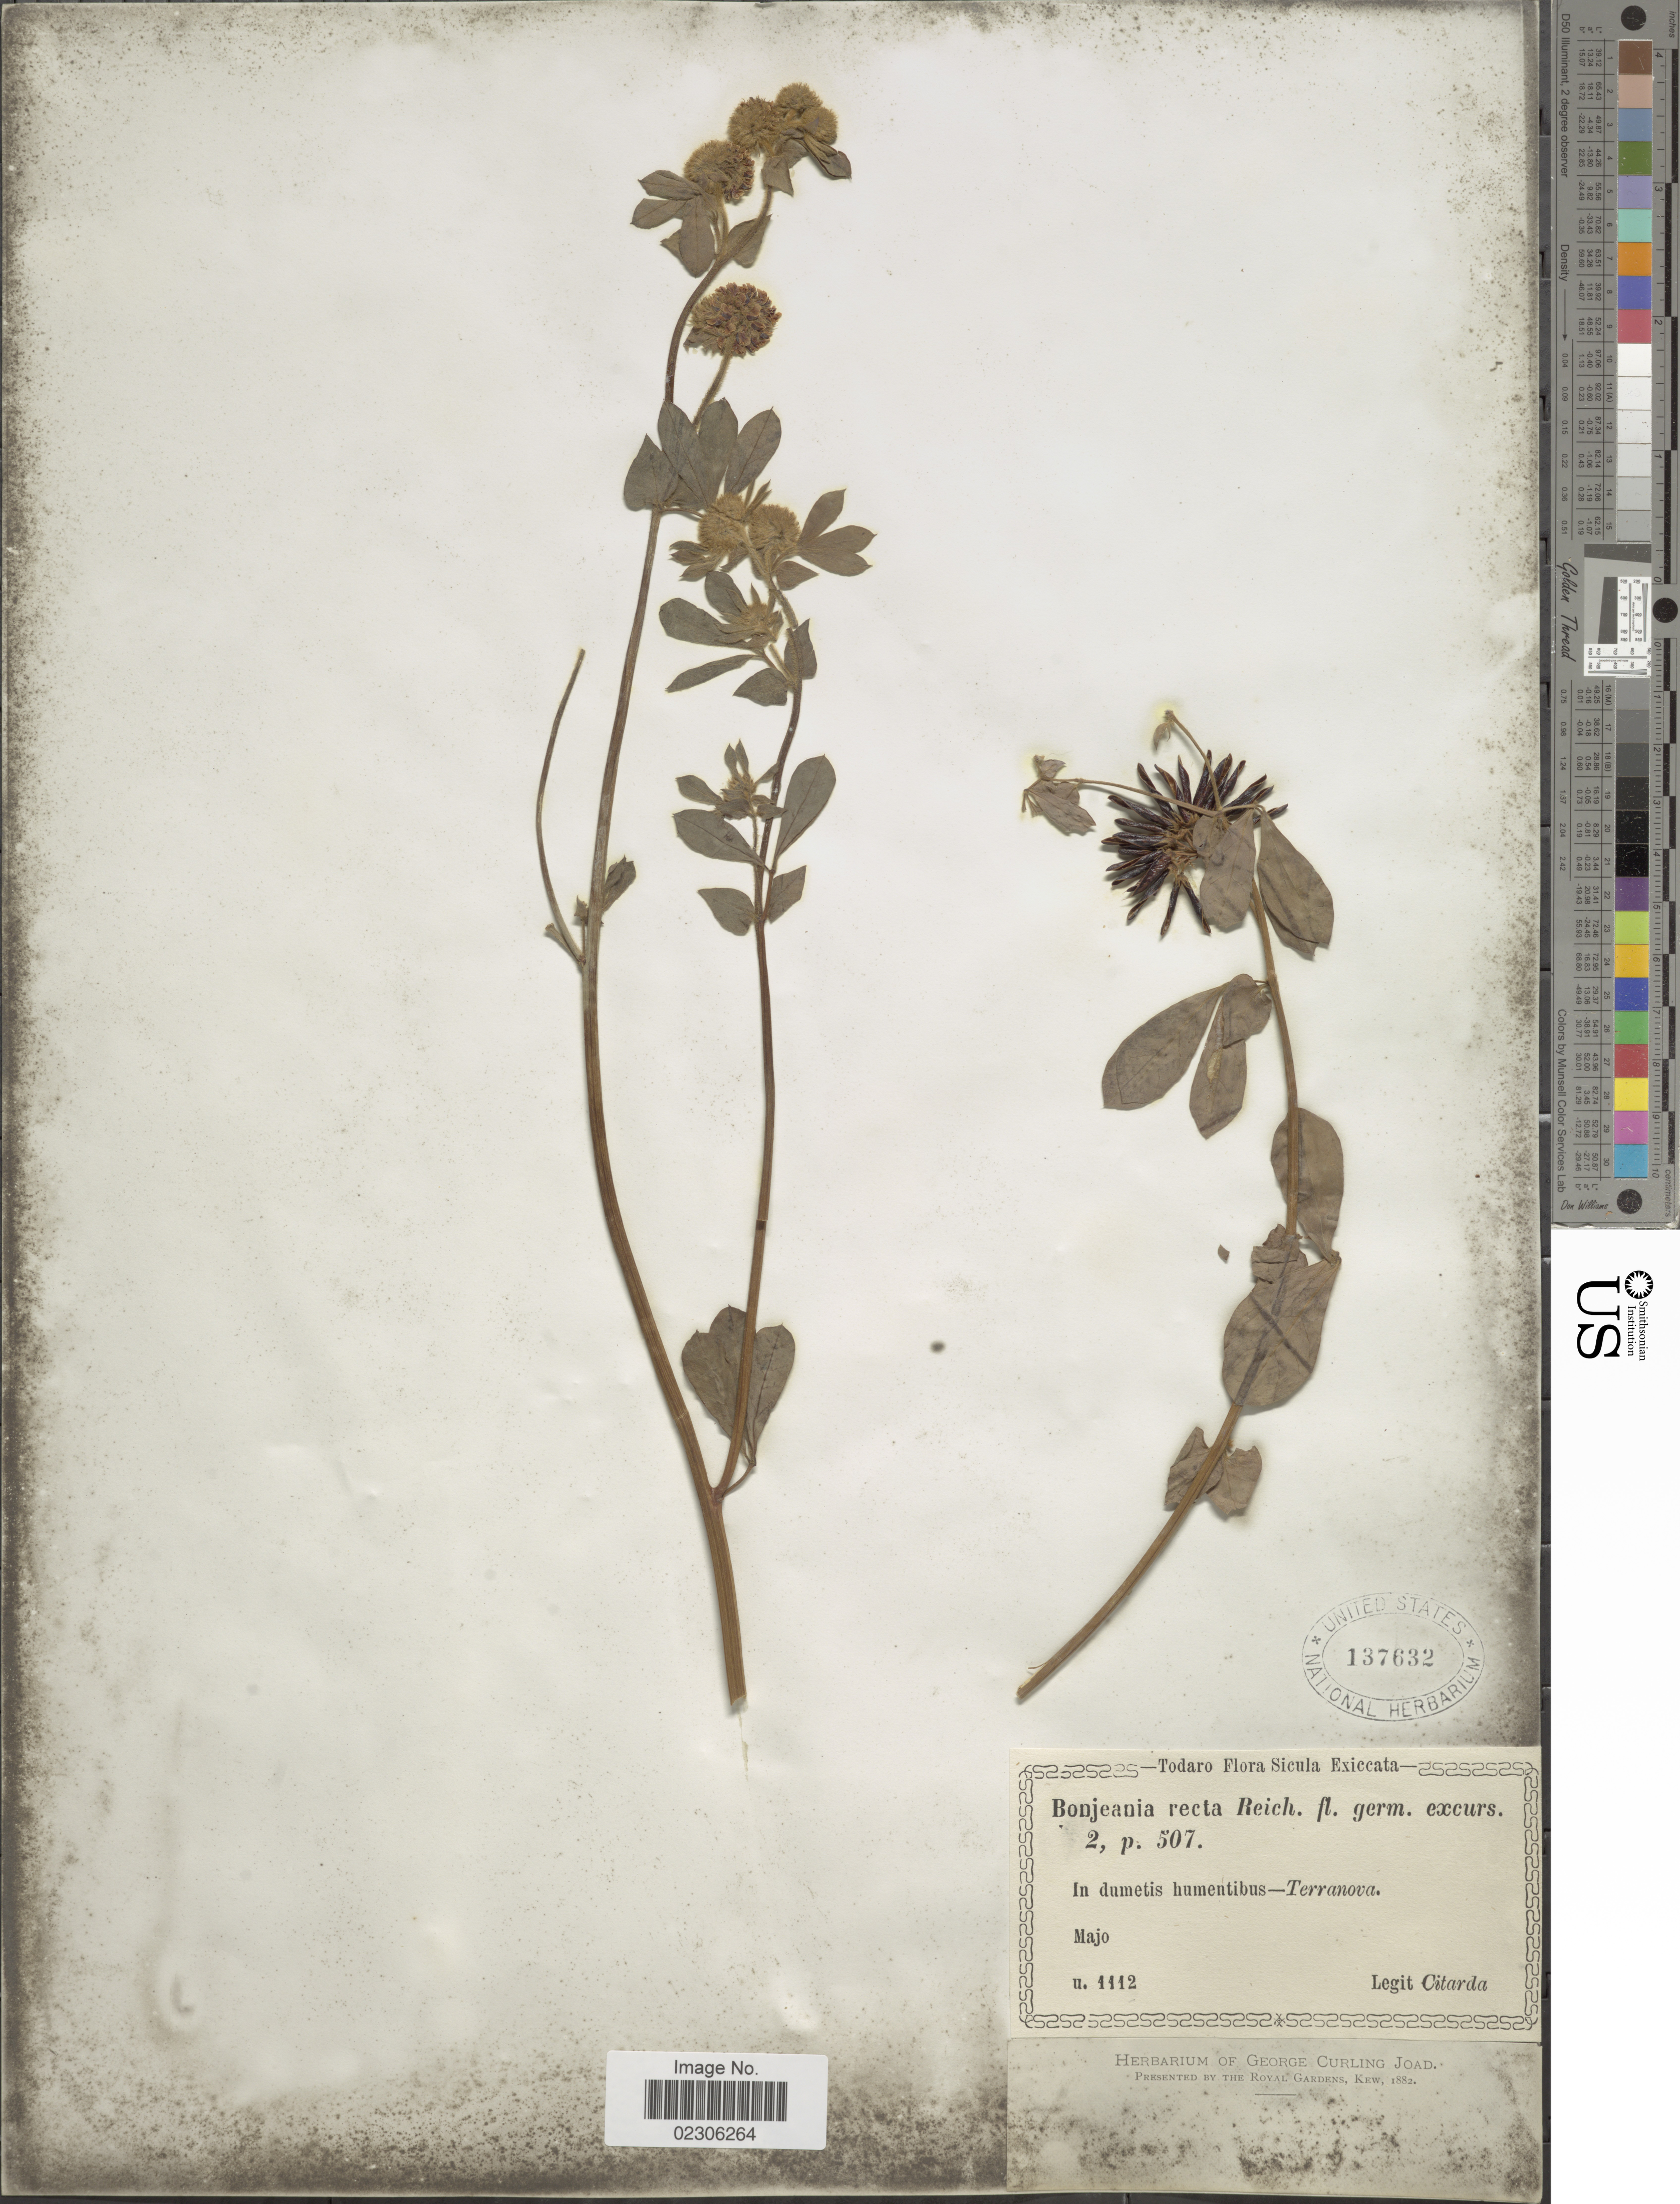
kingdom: Plantae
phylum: Tracheophyta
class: Magnoliopsida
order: Fabales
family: Fabaceae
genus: Dorycnium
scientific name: Dorycnium rectum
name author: (L.) Ser.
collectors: Citarda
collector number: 4412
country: Italy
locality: Sicula Exiccata, In dumetis humentibus, Terranova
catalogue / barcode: US 137632